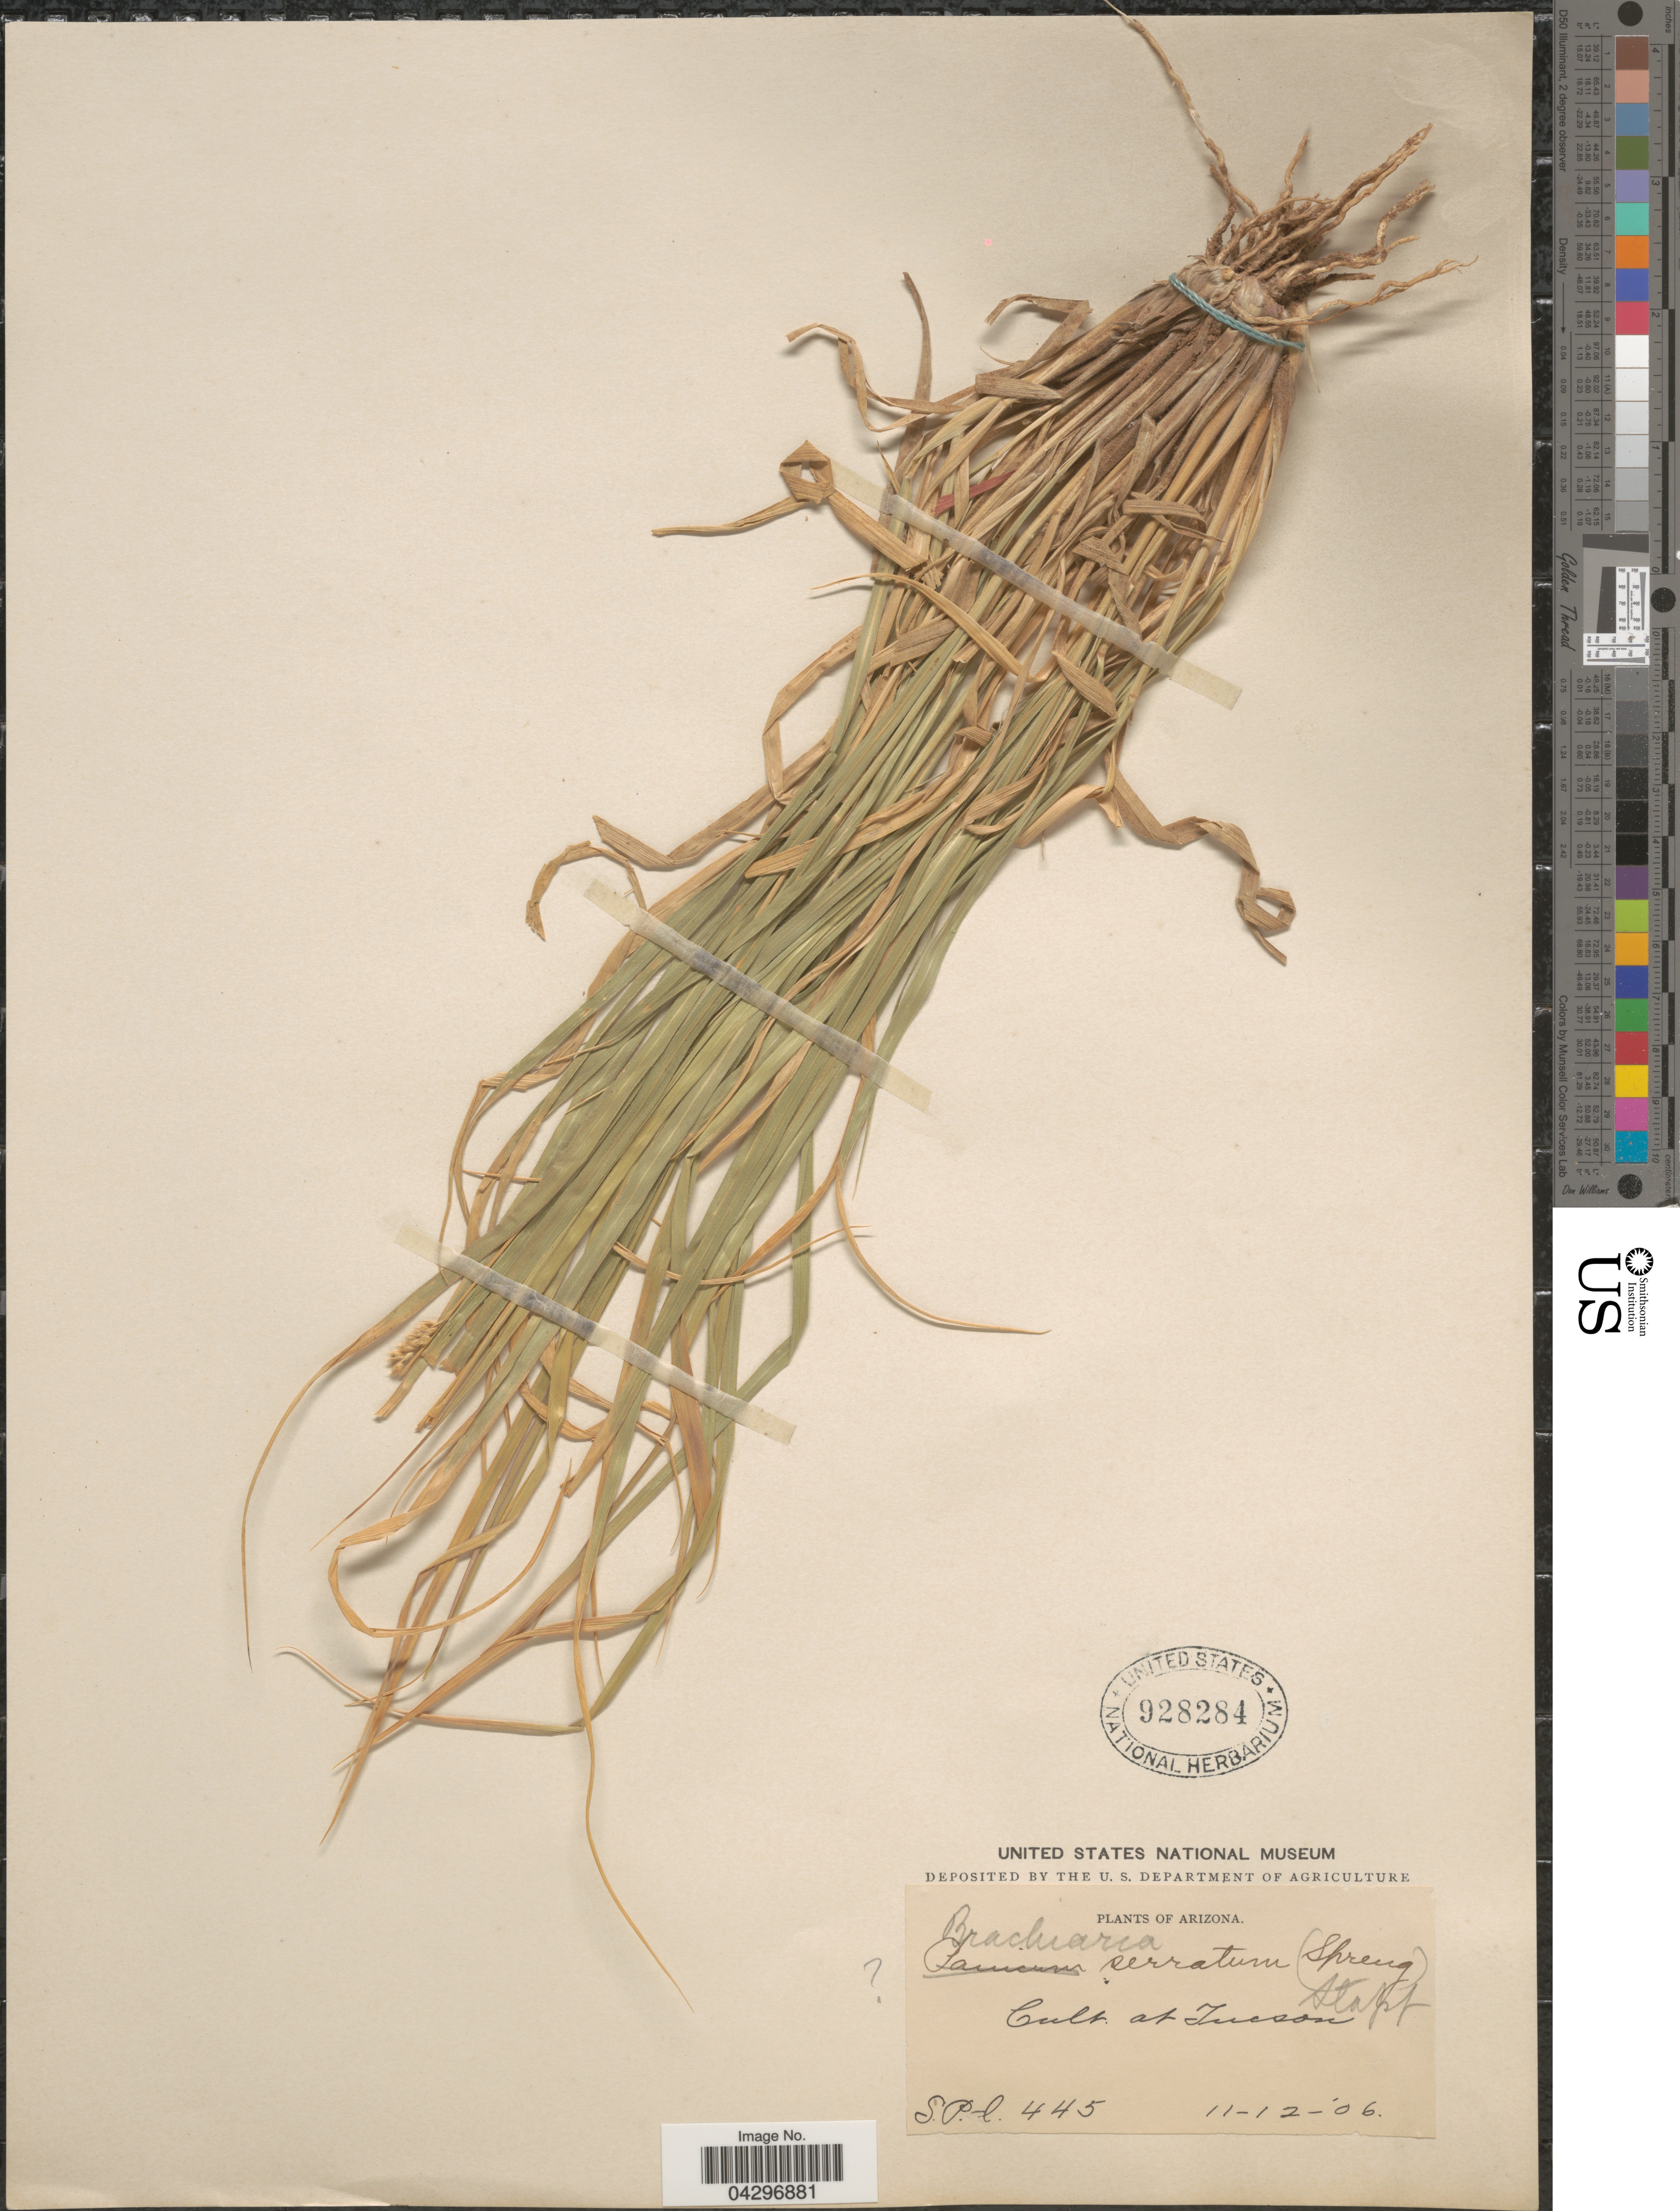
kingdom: Plantae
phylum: Tracheophyta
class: Liliopsida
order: Poales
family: Poaceae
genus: Urochloa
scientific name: Urochloa sp.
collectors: -. S.P.I.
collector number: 445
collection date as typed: Transcribed d/m/y: 12/11/6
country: United States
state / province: Arizona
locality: At Tucson.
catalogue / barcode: US 928284